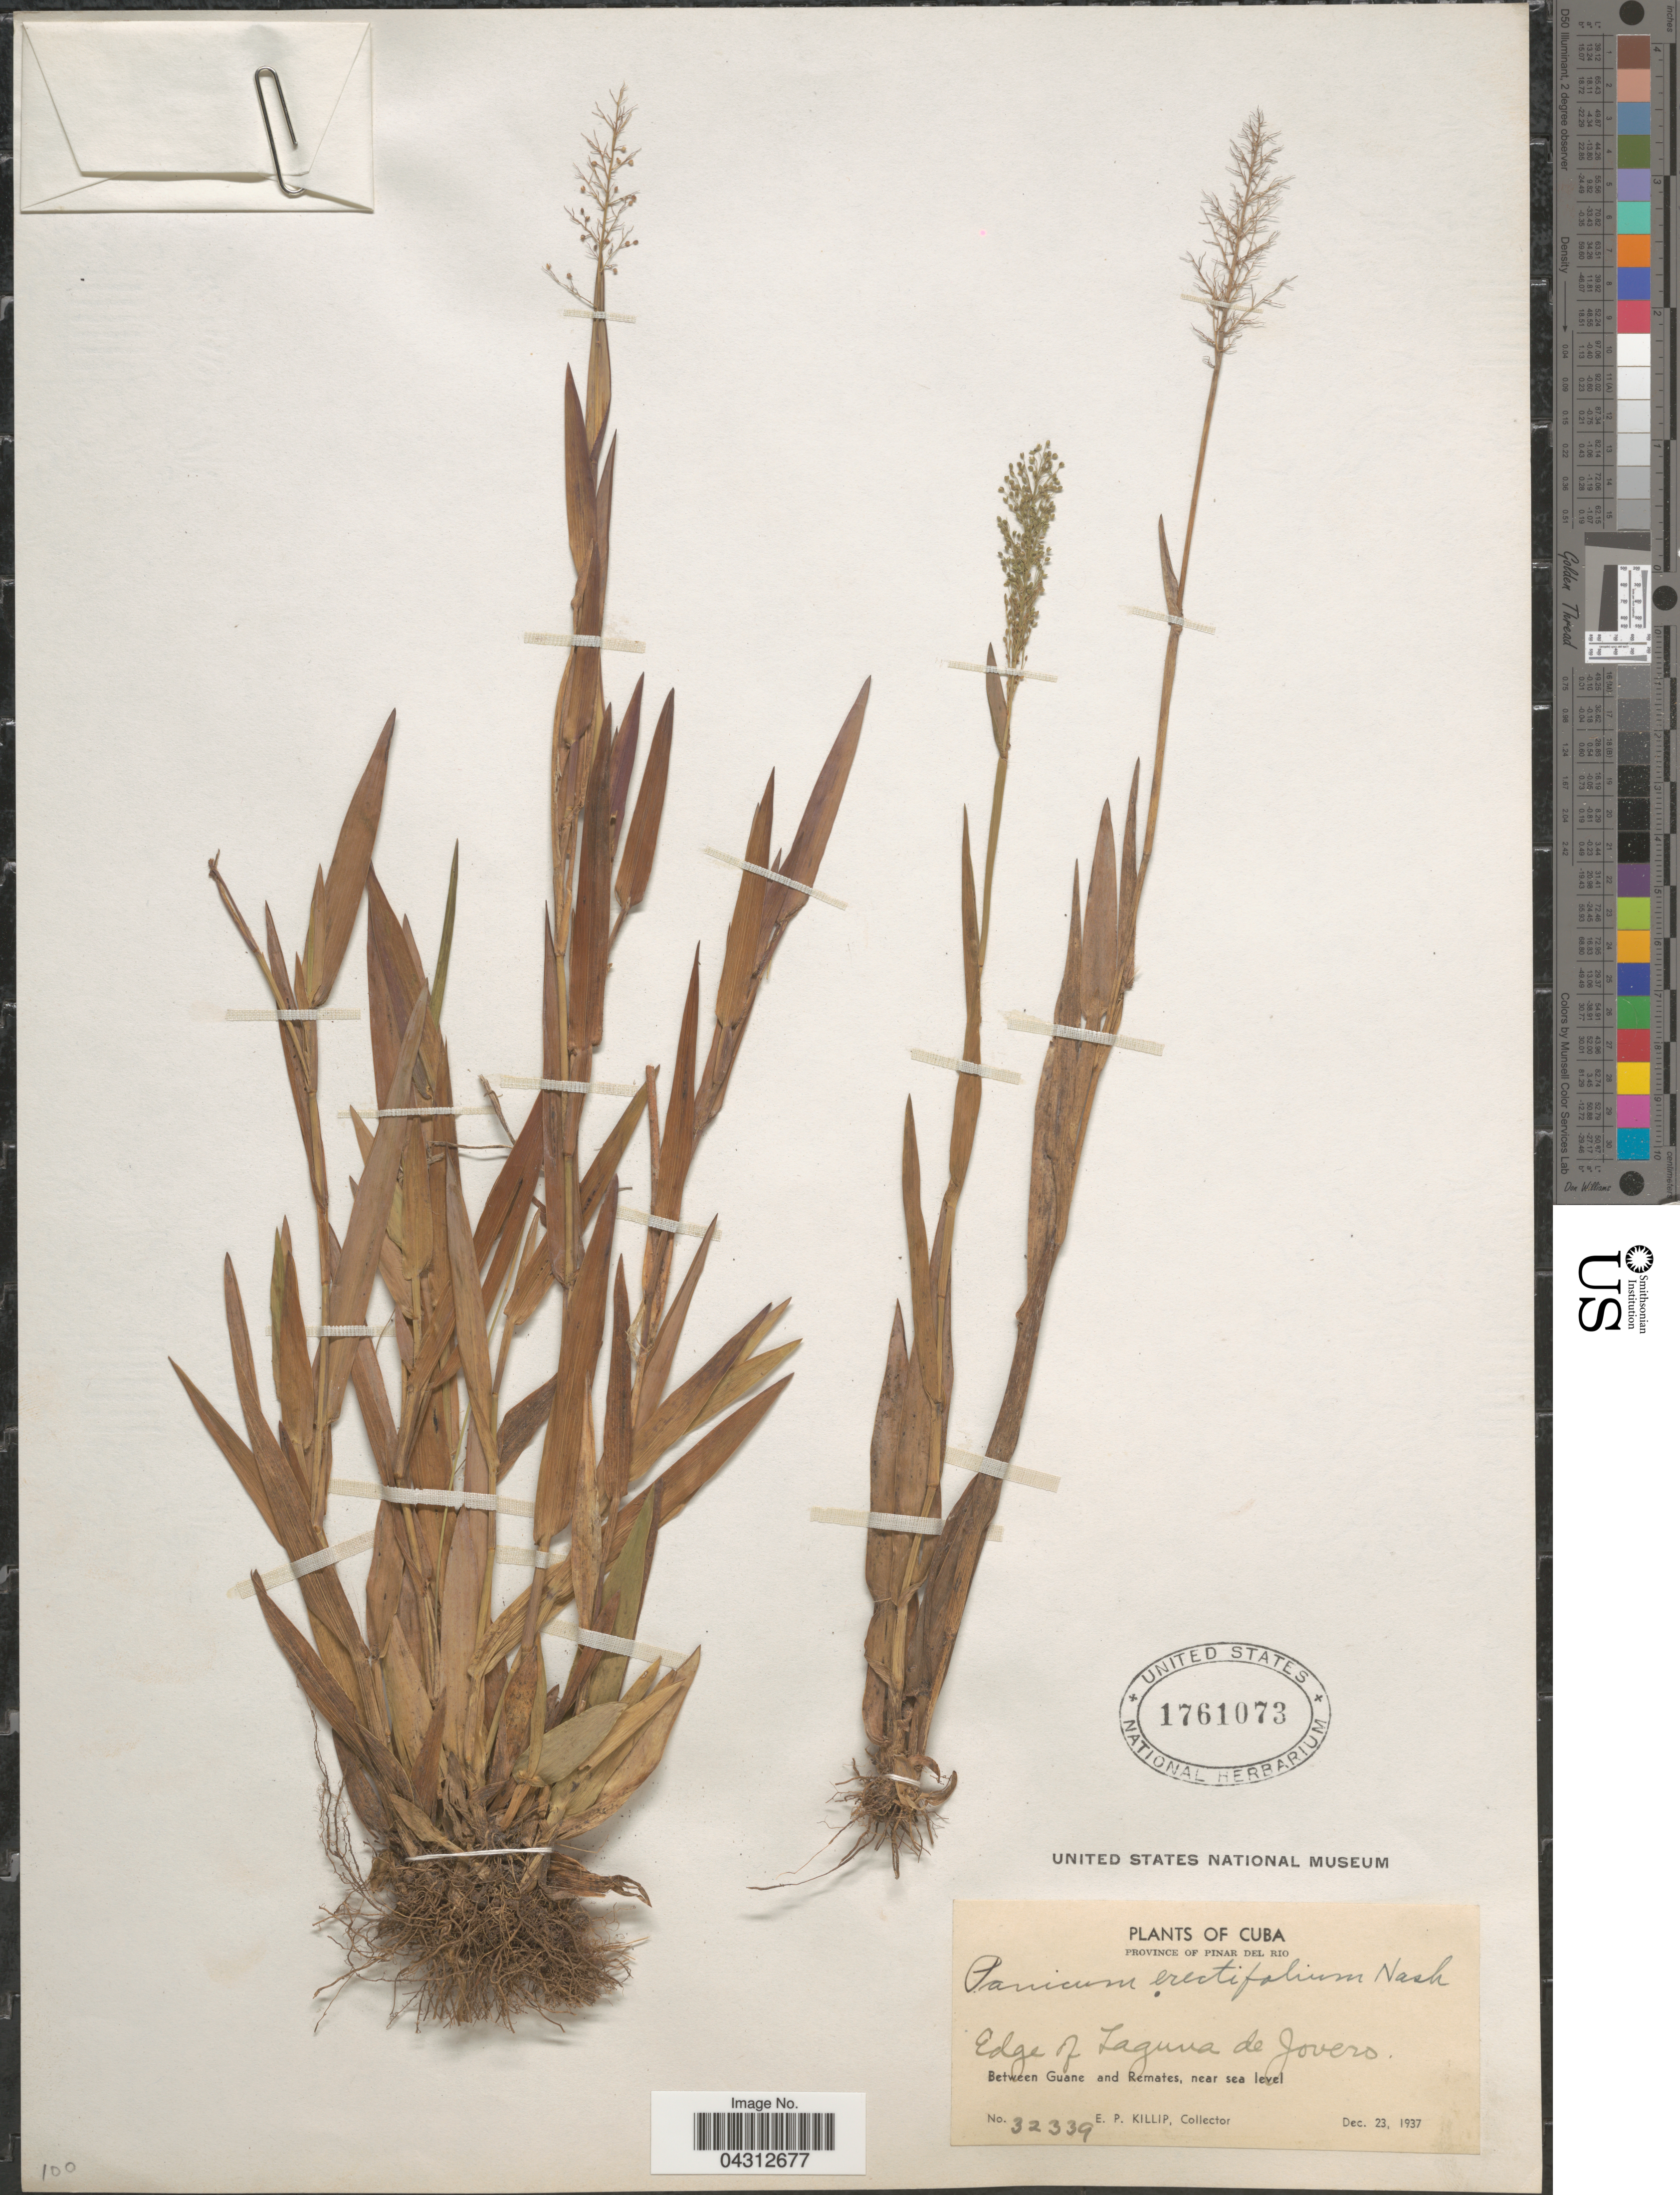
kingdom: Plantae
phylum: Tracheophyta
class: Liliopsida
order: Poales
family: Poaceae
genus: Dichanthelium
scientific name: Dichanthelium sphaerocarpon var. floridanum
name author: (Vasey) Davidse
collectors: E. P. Killip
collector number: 32339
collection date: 1937-12-23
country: Cuba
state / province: Pinar del Río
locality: Edge of Laguna de Jovero. Between Guane and Remates.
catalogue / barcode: US 1761073